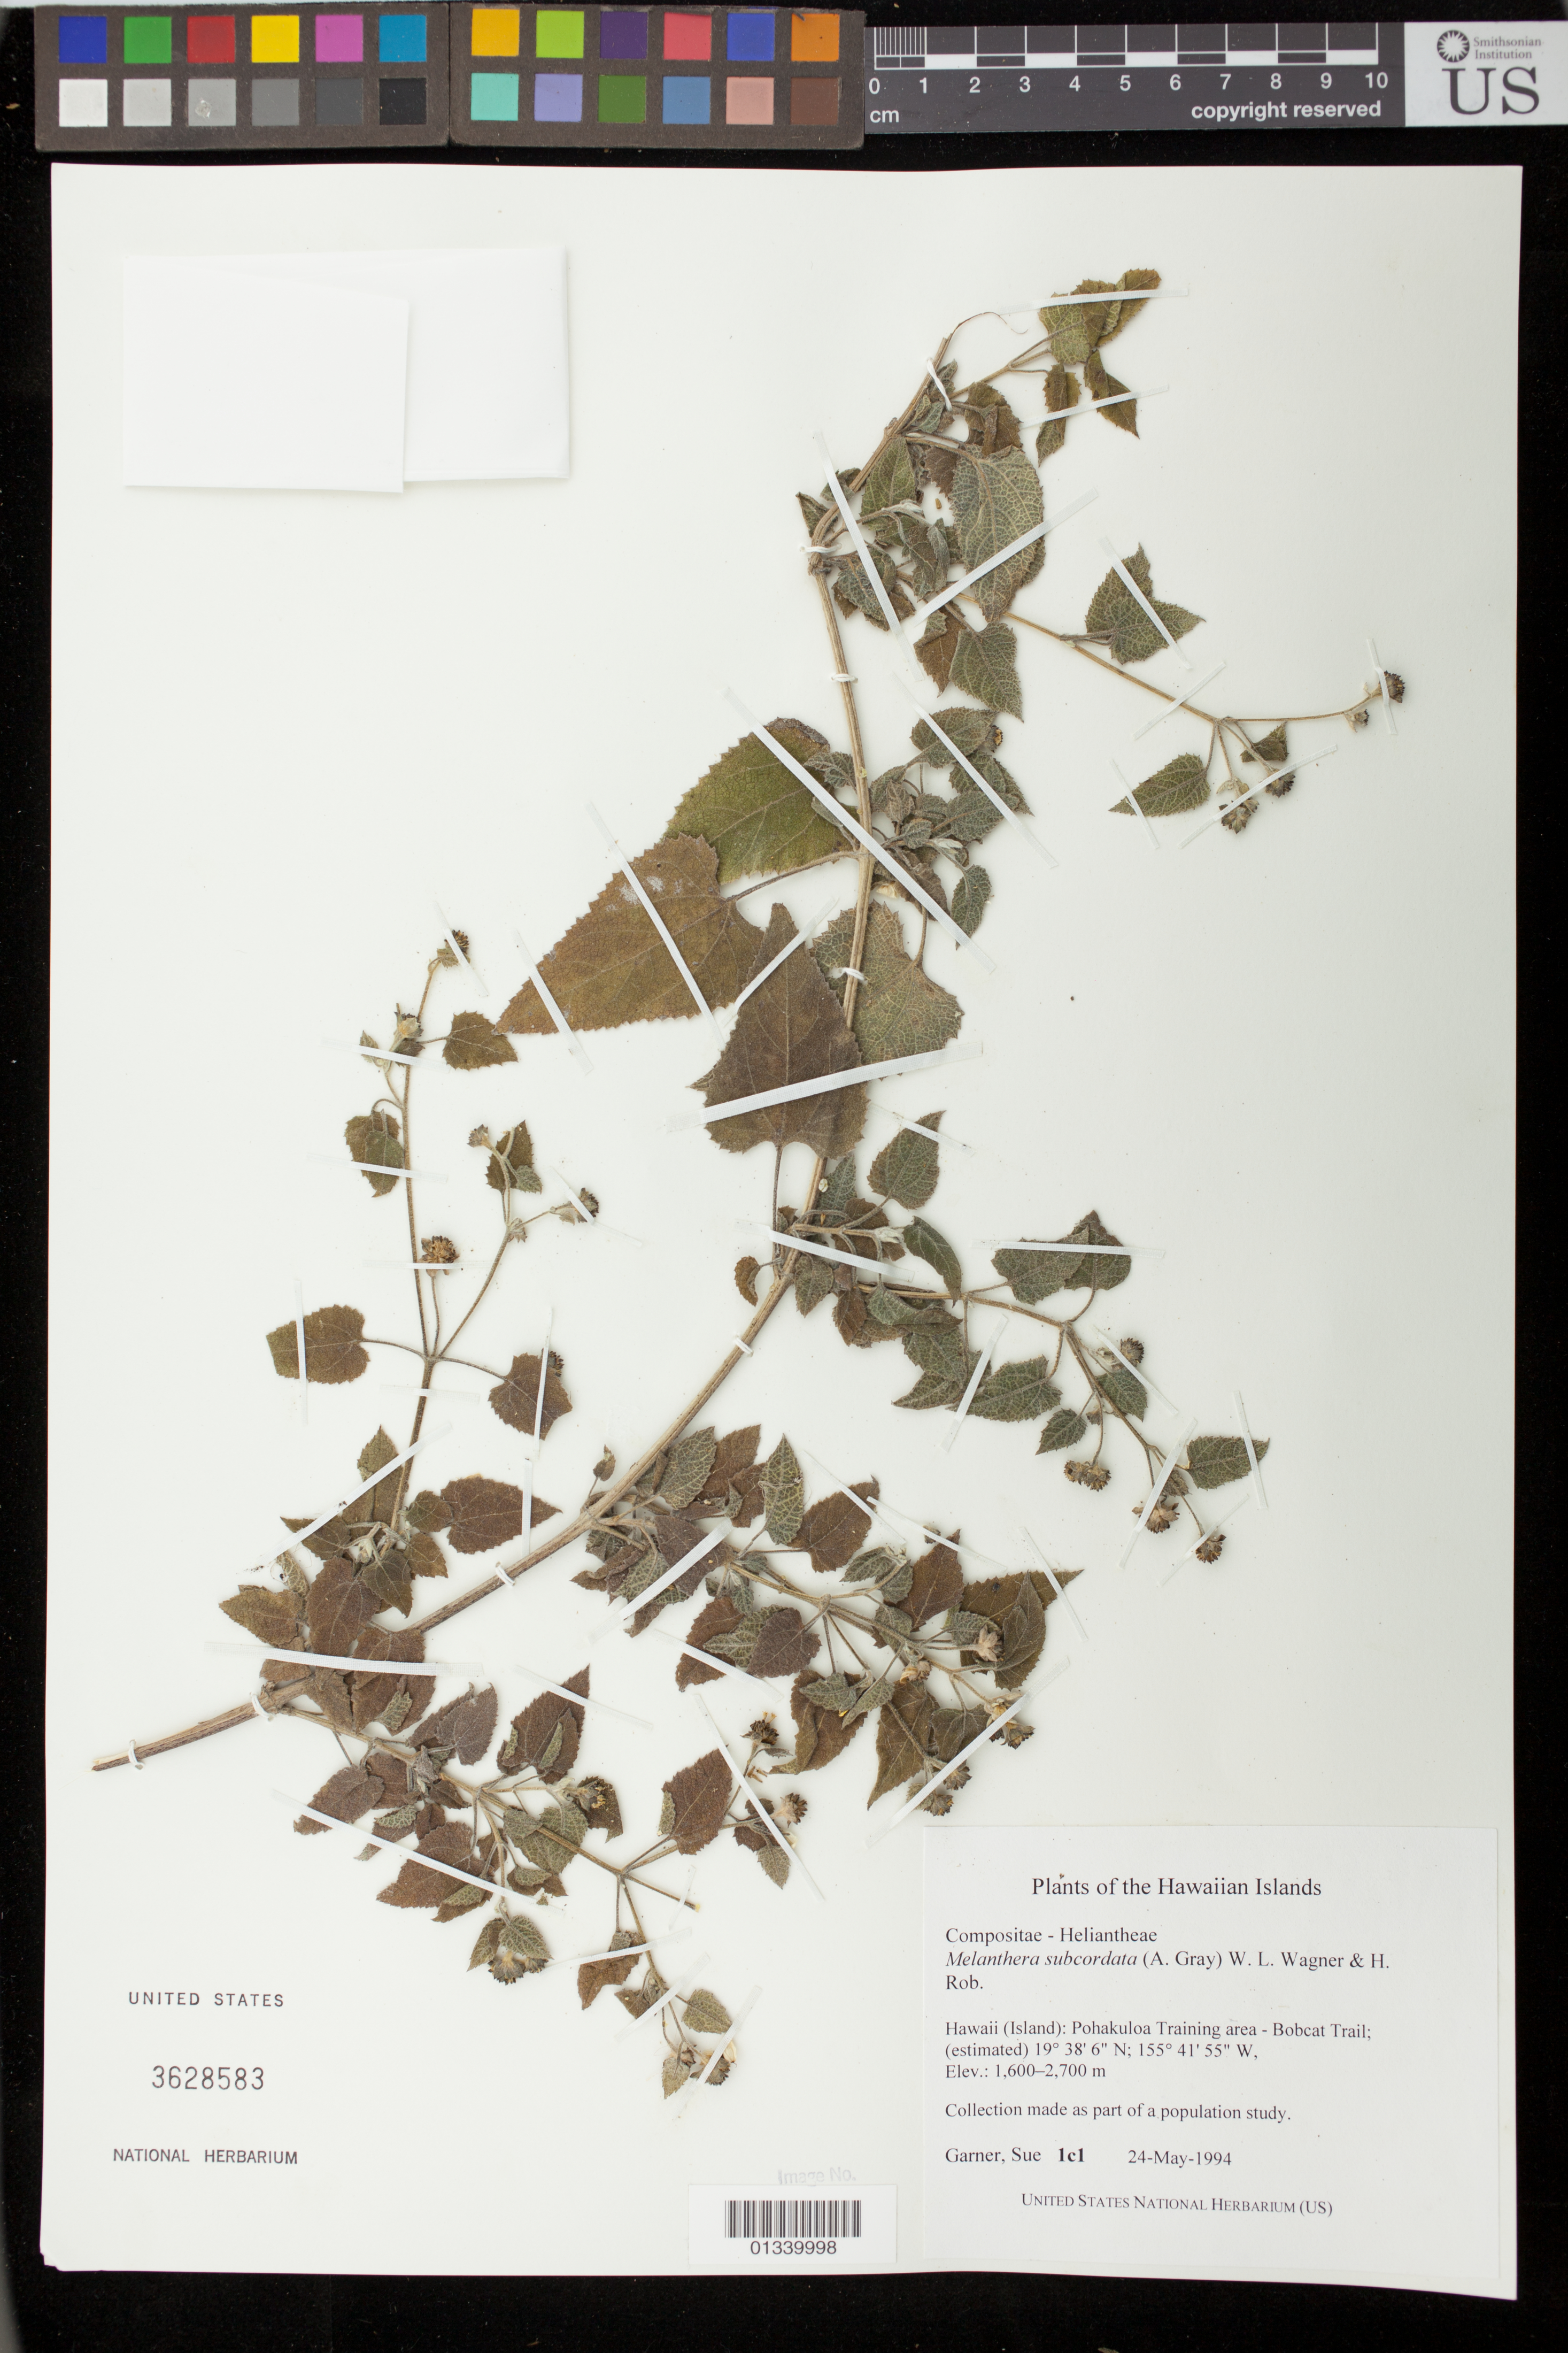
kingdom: Plantae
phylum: Tracheophyta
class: Magnoliopsida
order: Asterales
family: Asteraceae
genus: Wollastonia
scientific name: Wollastonia subcordata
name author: (A. Gray) Orchard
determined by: Wagner, W. L., (BOT), Smithsonian Institution - National Museum of Natural History (UNITED STATES)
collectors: S. Garner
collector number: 1c1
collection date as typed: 24 May 1994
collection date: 1994-05-24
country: United States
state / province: Hawaii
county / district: Hawaii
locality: Pohakuloa Training area - Bobcat Trail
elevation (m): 1600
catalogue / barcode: US 3628583